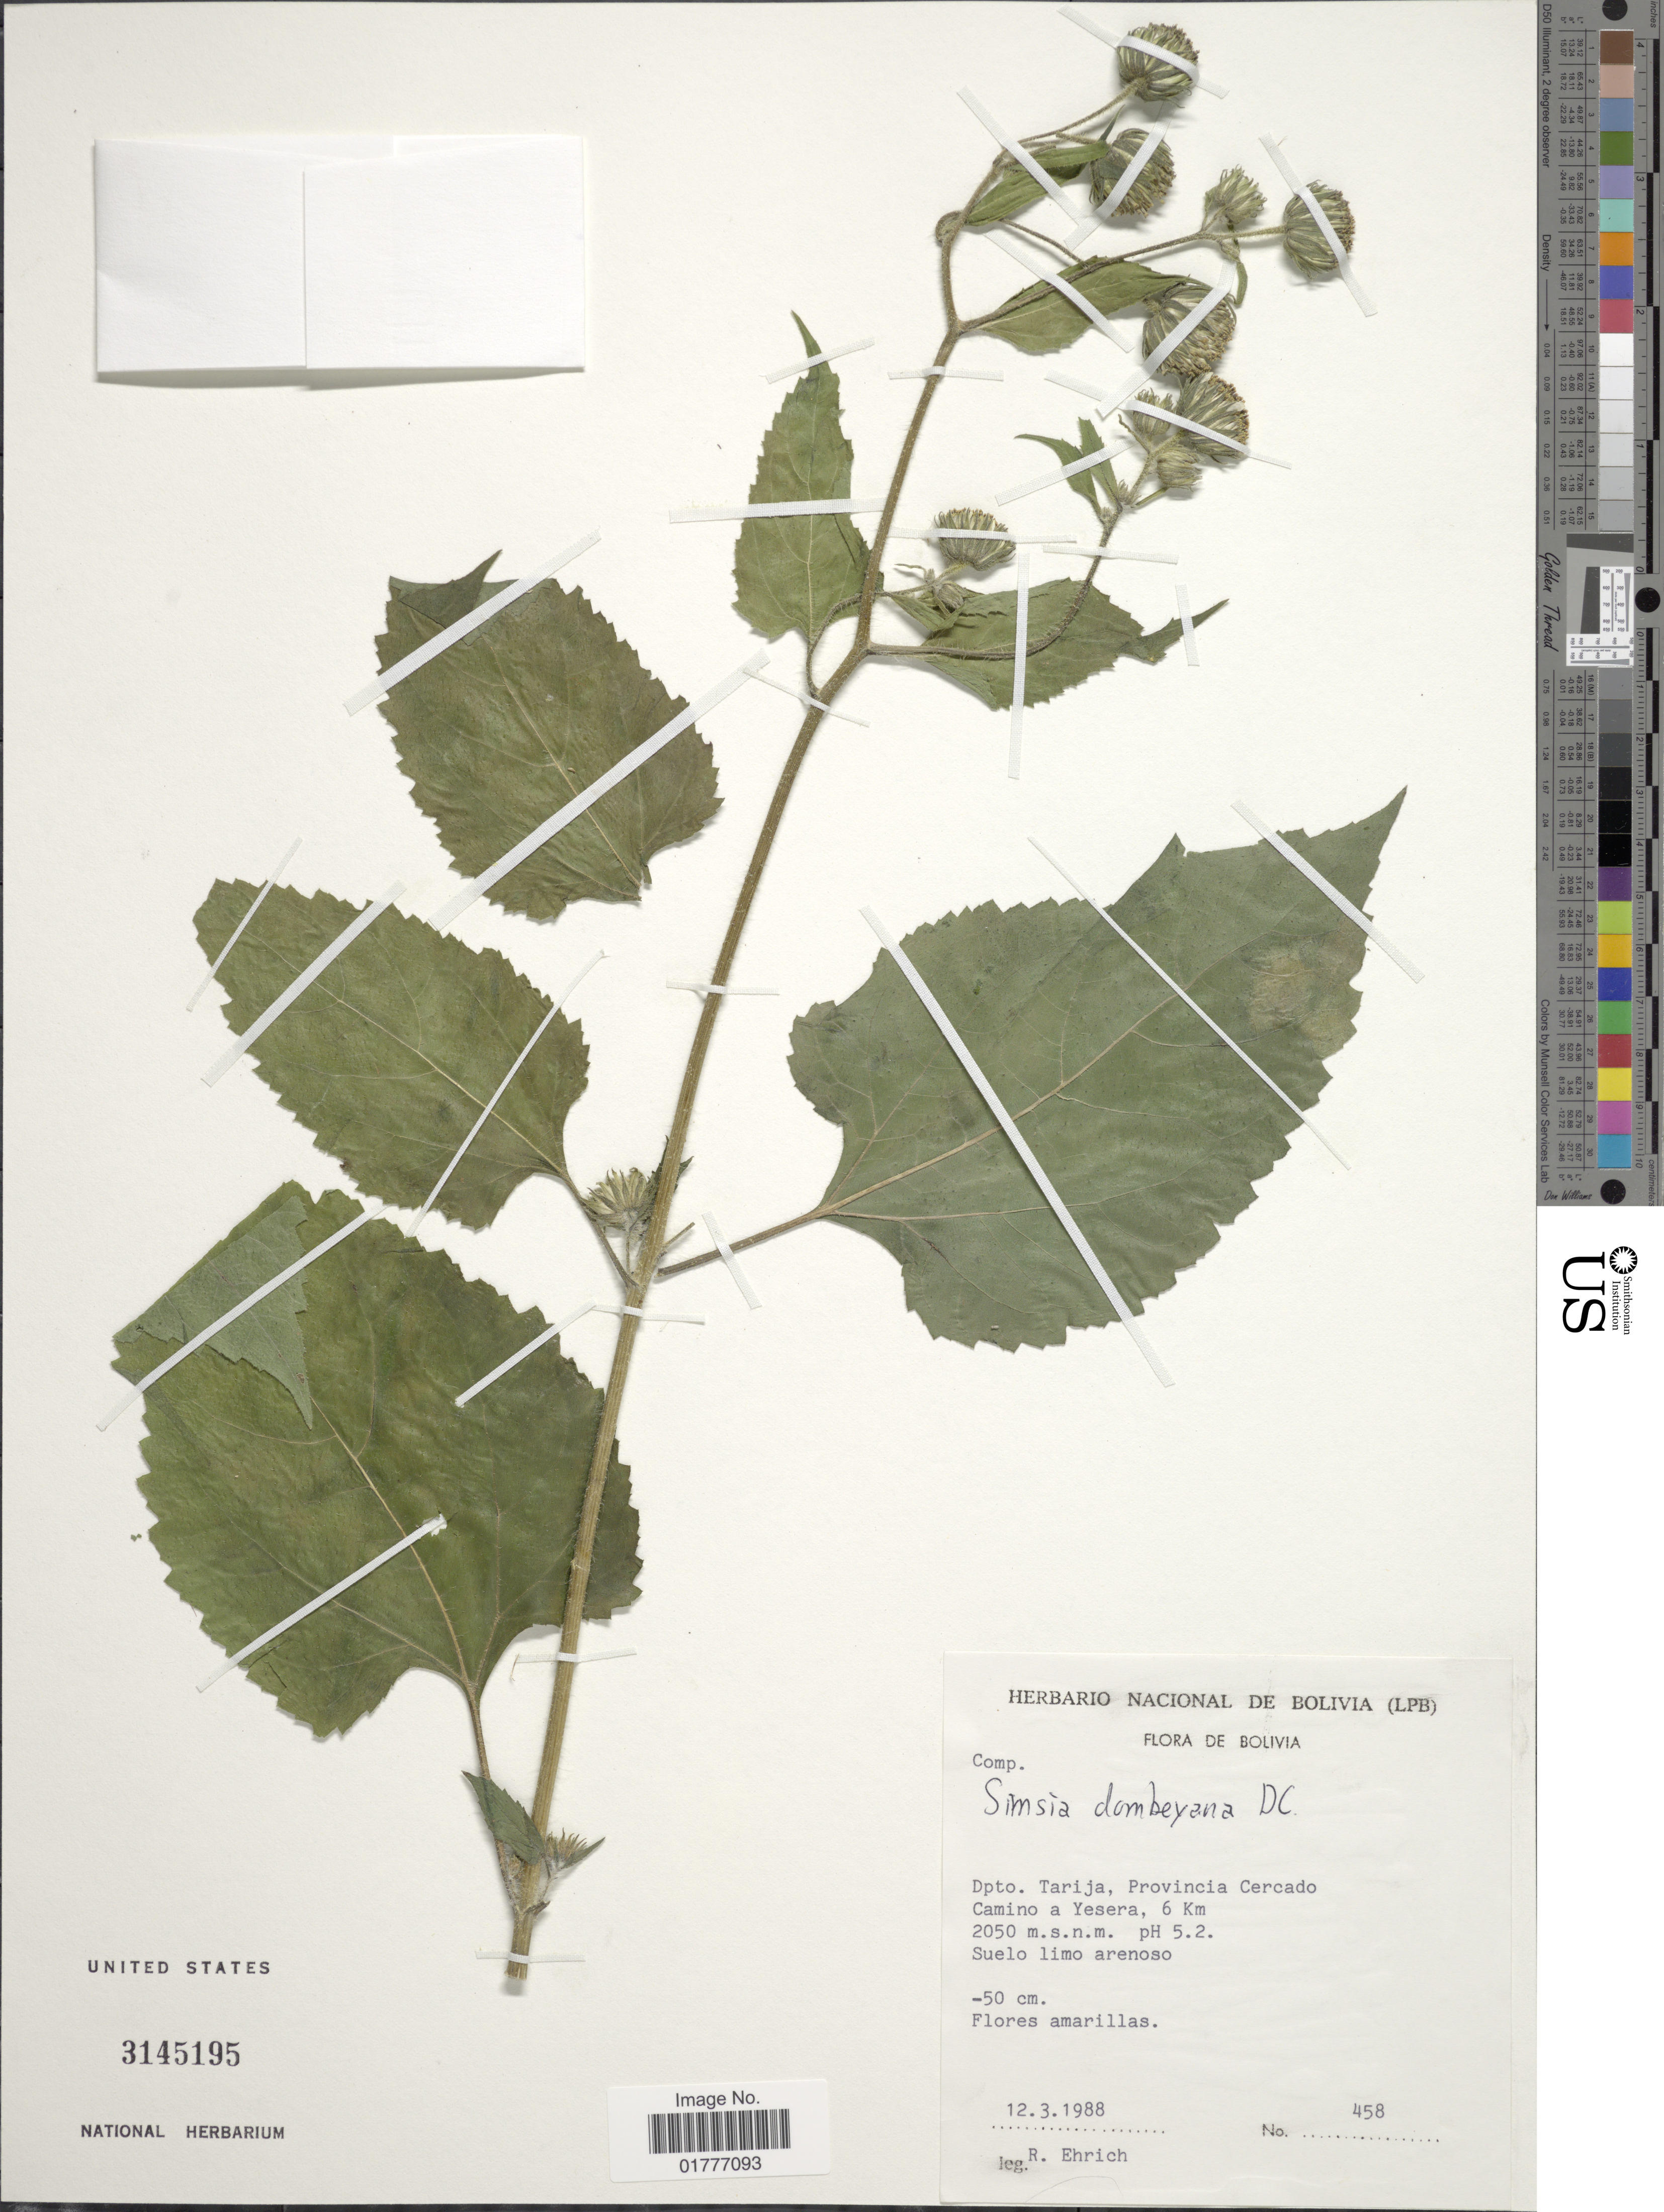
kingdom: Plantae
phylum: Tracheophyta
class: Magnoliopsida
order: Asterales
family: Asteraceae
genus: Simsia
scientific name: Simsia dombeyana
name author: DC.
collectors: R. Ehrich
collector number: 458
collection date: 1988-03-12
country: Bolivia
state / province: Tarija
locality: Provincia Cercado Camino a Yesera, 6 Km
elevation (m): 2050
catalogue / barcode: US 3145195